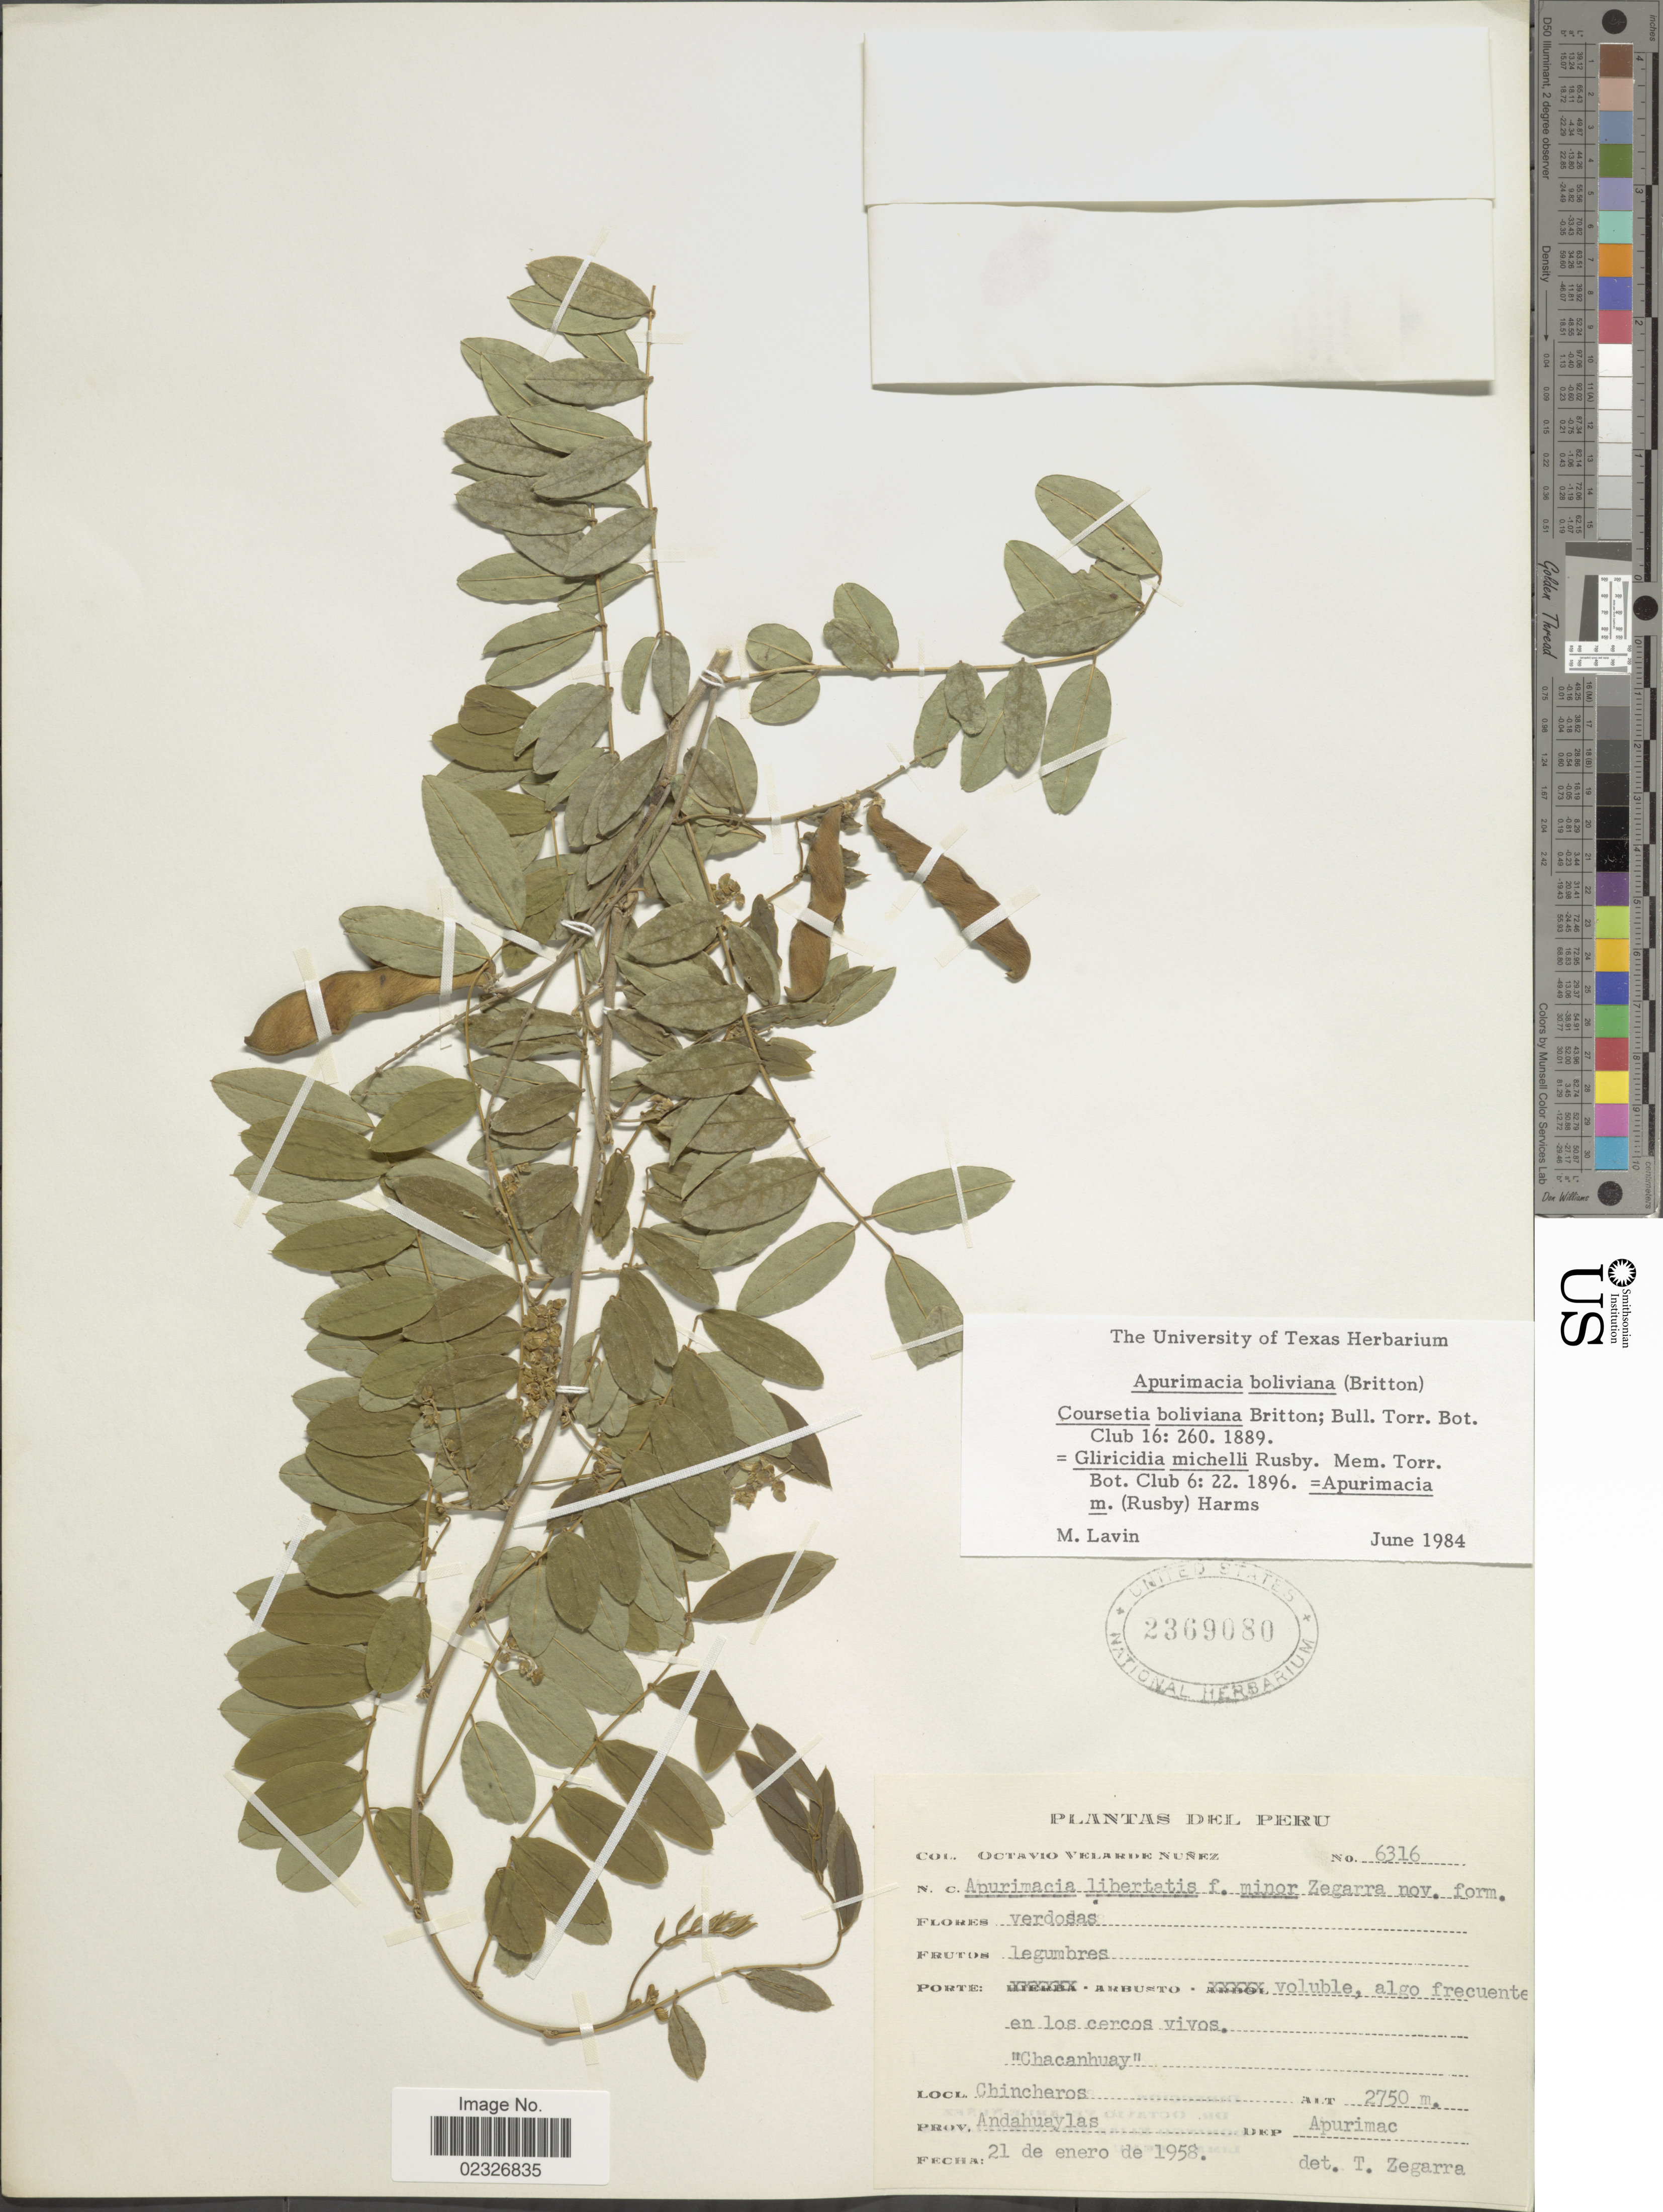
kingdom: Plantae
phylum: Tracheophyta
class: Magnoliopsida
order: Fabales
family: Fabaceae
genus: Apurimacia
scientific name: Apurimacia boliviana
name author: (Britton) Lavin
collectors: O. Nuñez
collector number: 6316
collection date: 1958-01-21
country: Peru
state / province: Apurímac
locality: Chincheros. Prov. Andahuaylas. Dep. Apurimac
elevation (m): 2750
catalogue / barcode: US 2369080